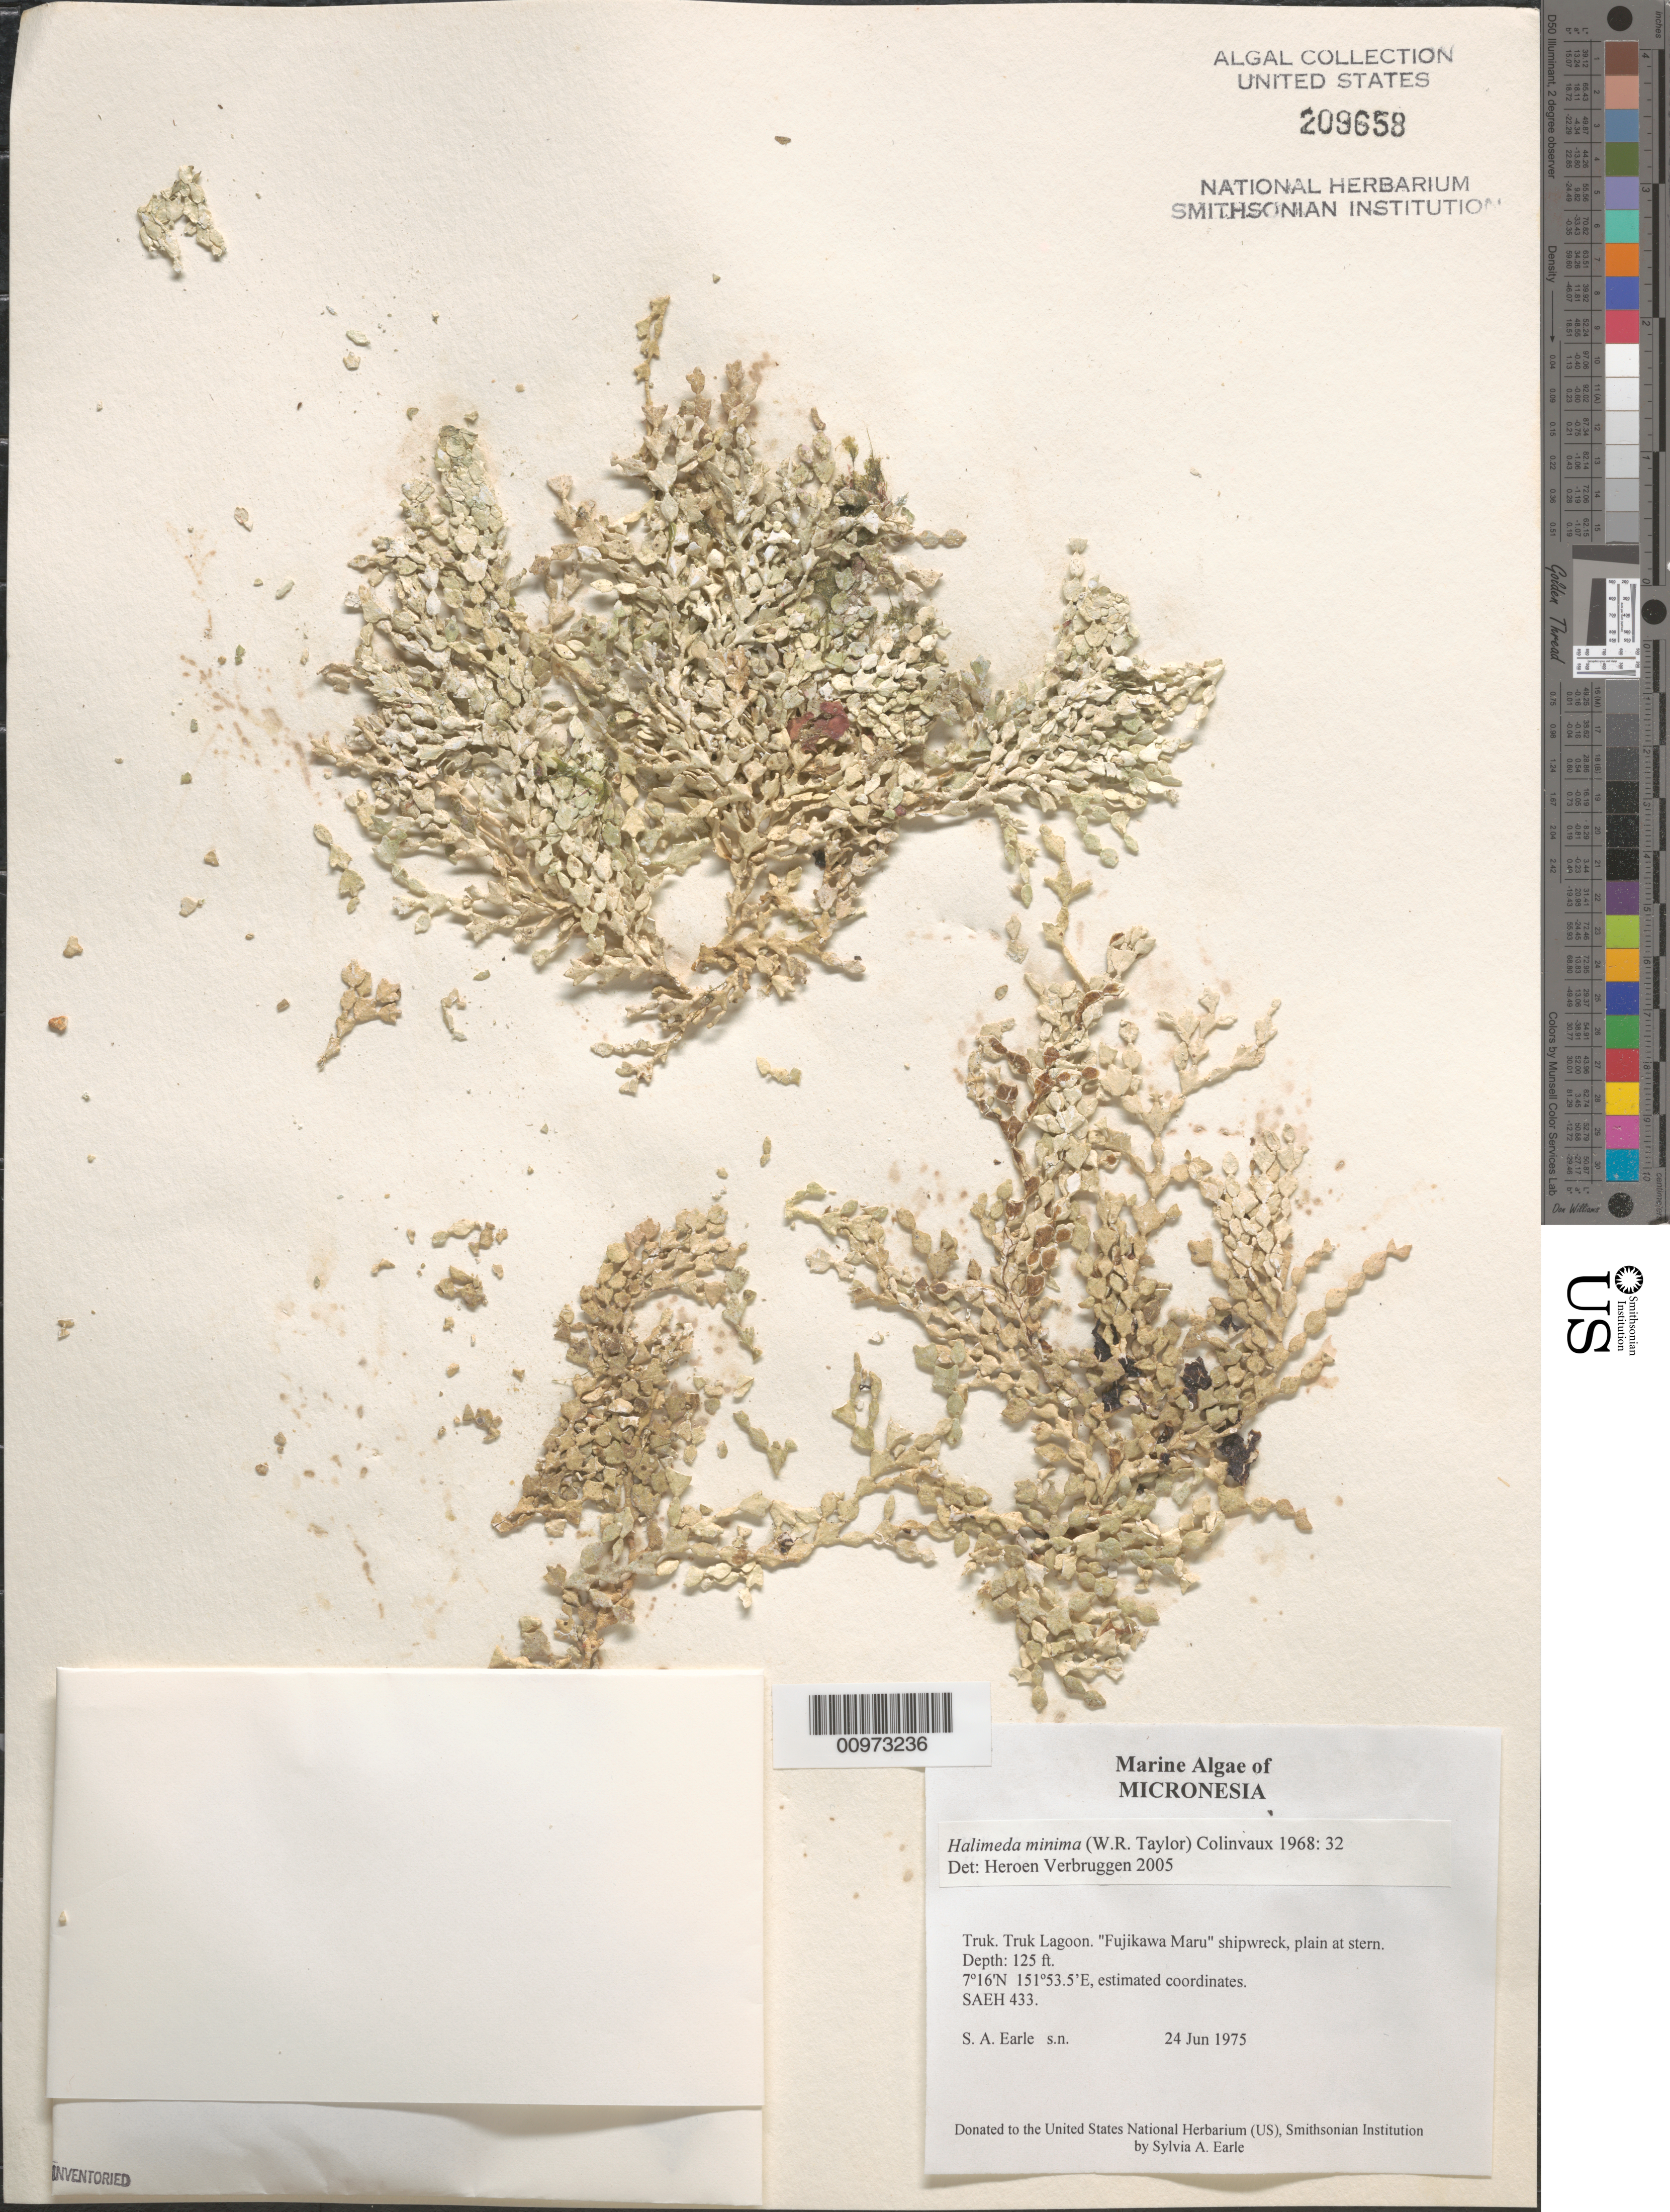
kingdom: Plantae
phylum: Chlorophyta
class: Ulvophyceae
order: Bryopsidales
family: Halimedaceae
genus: Halimeda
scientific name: Halimeda minima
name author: (W.R. Taylor) Hillis-Colinvaux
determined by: Verbruggen, H.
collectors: S. A. Earle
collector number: SAEH 433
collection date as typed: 24 Jun 1975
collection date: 1975-06-24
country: Micronesia, Federated States of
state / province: Truk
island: Truk (Chuuk) Is.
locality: Chuuk Lagoon (Truk Lagoon), Fujikawa Maru shipwreck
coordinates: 7 16'N, 151 53.5'E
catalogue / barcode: US 209658